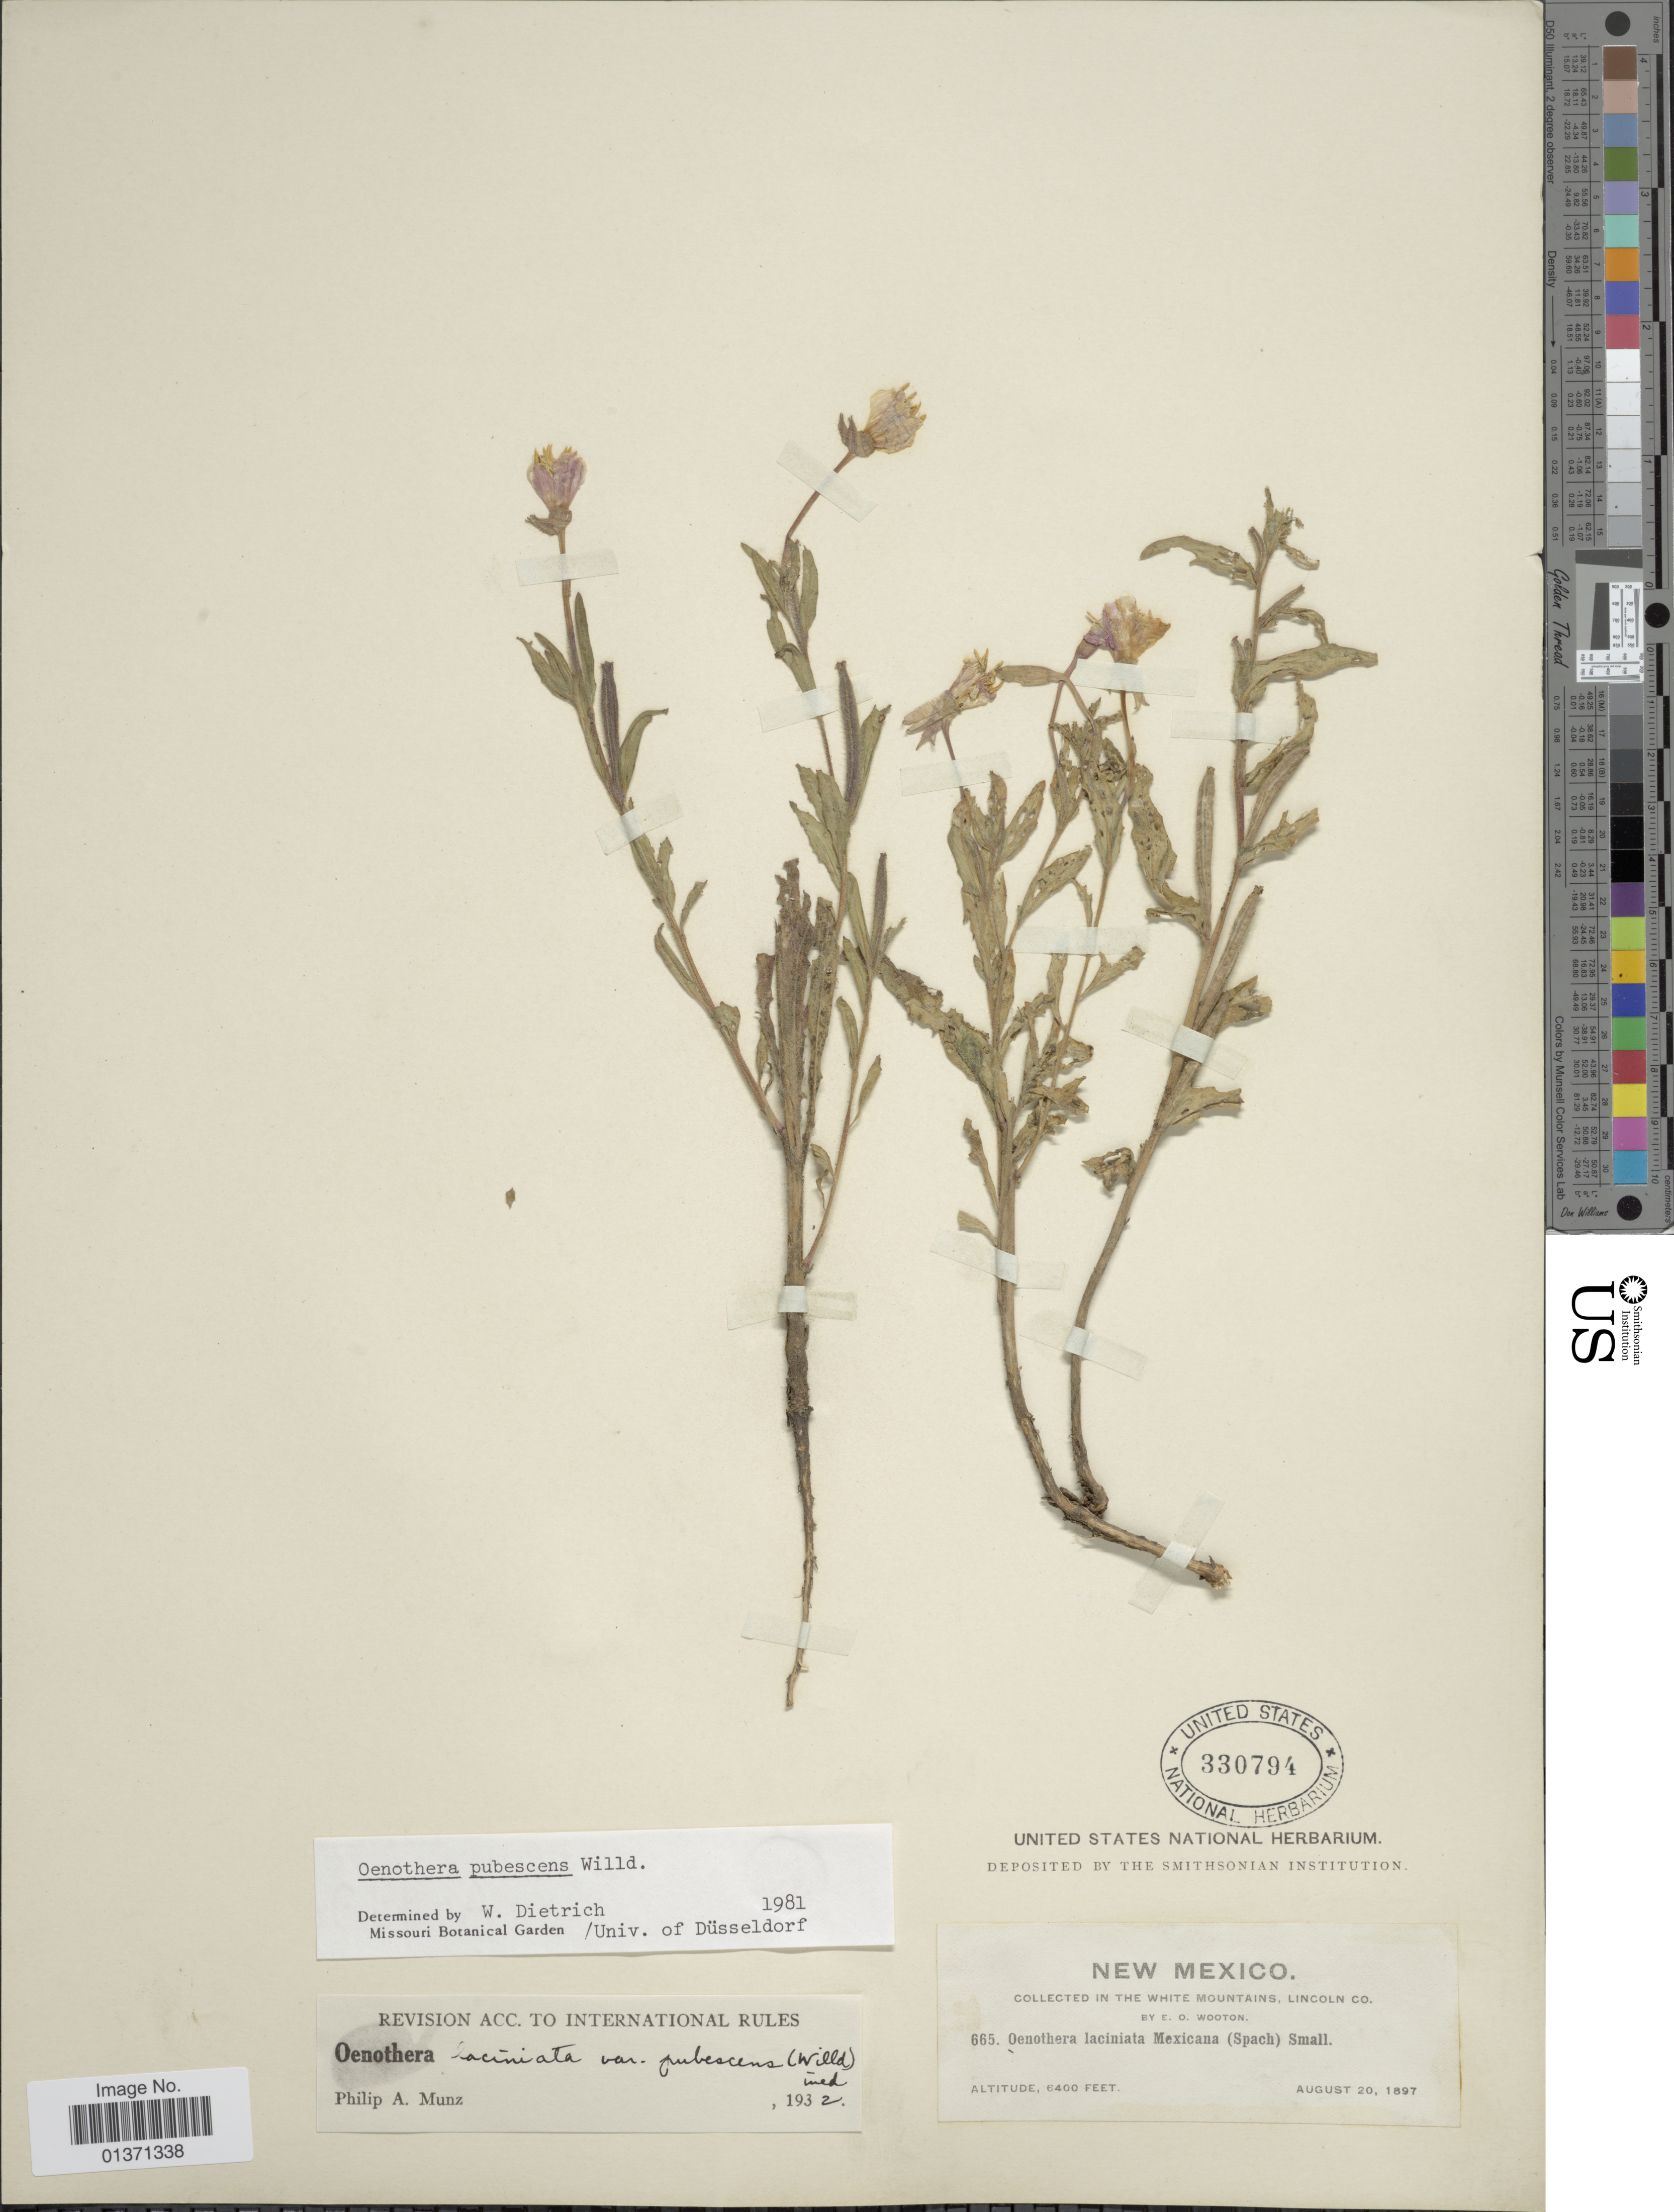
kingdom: Plantae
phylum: Tracheophyta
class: Magnoliopsida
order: Myrtales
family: Onagraceae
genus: Oenothera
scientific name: Oenothera pubescens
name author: Willd. ex Spreng.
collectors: E. O. Wooton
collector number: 665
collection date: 1897-08-20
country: United States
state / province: New Mexico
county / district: Lincoln County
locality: In the White Mountains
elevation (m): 1951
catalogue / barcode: US 330794